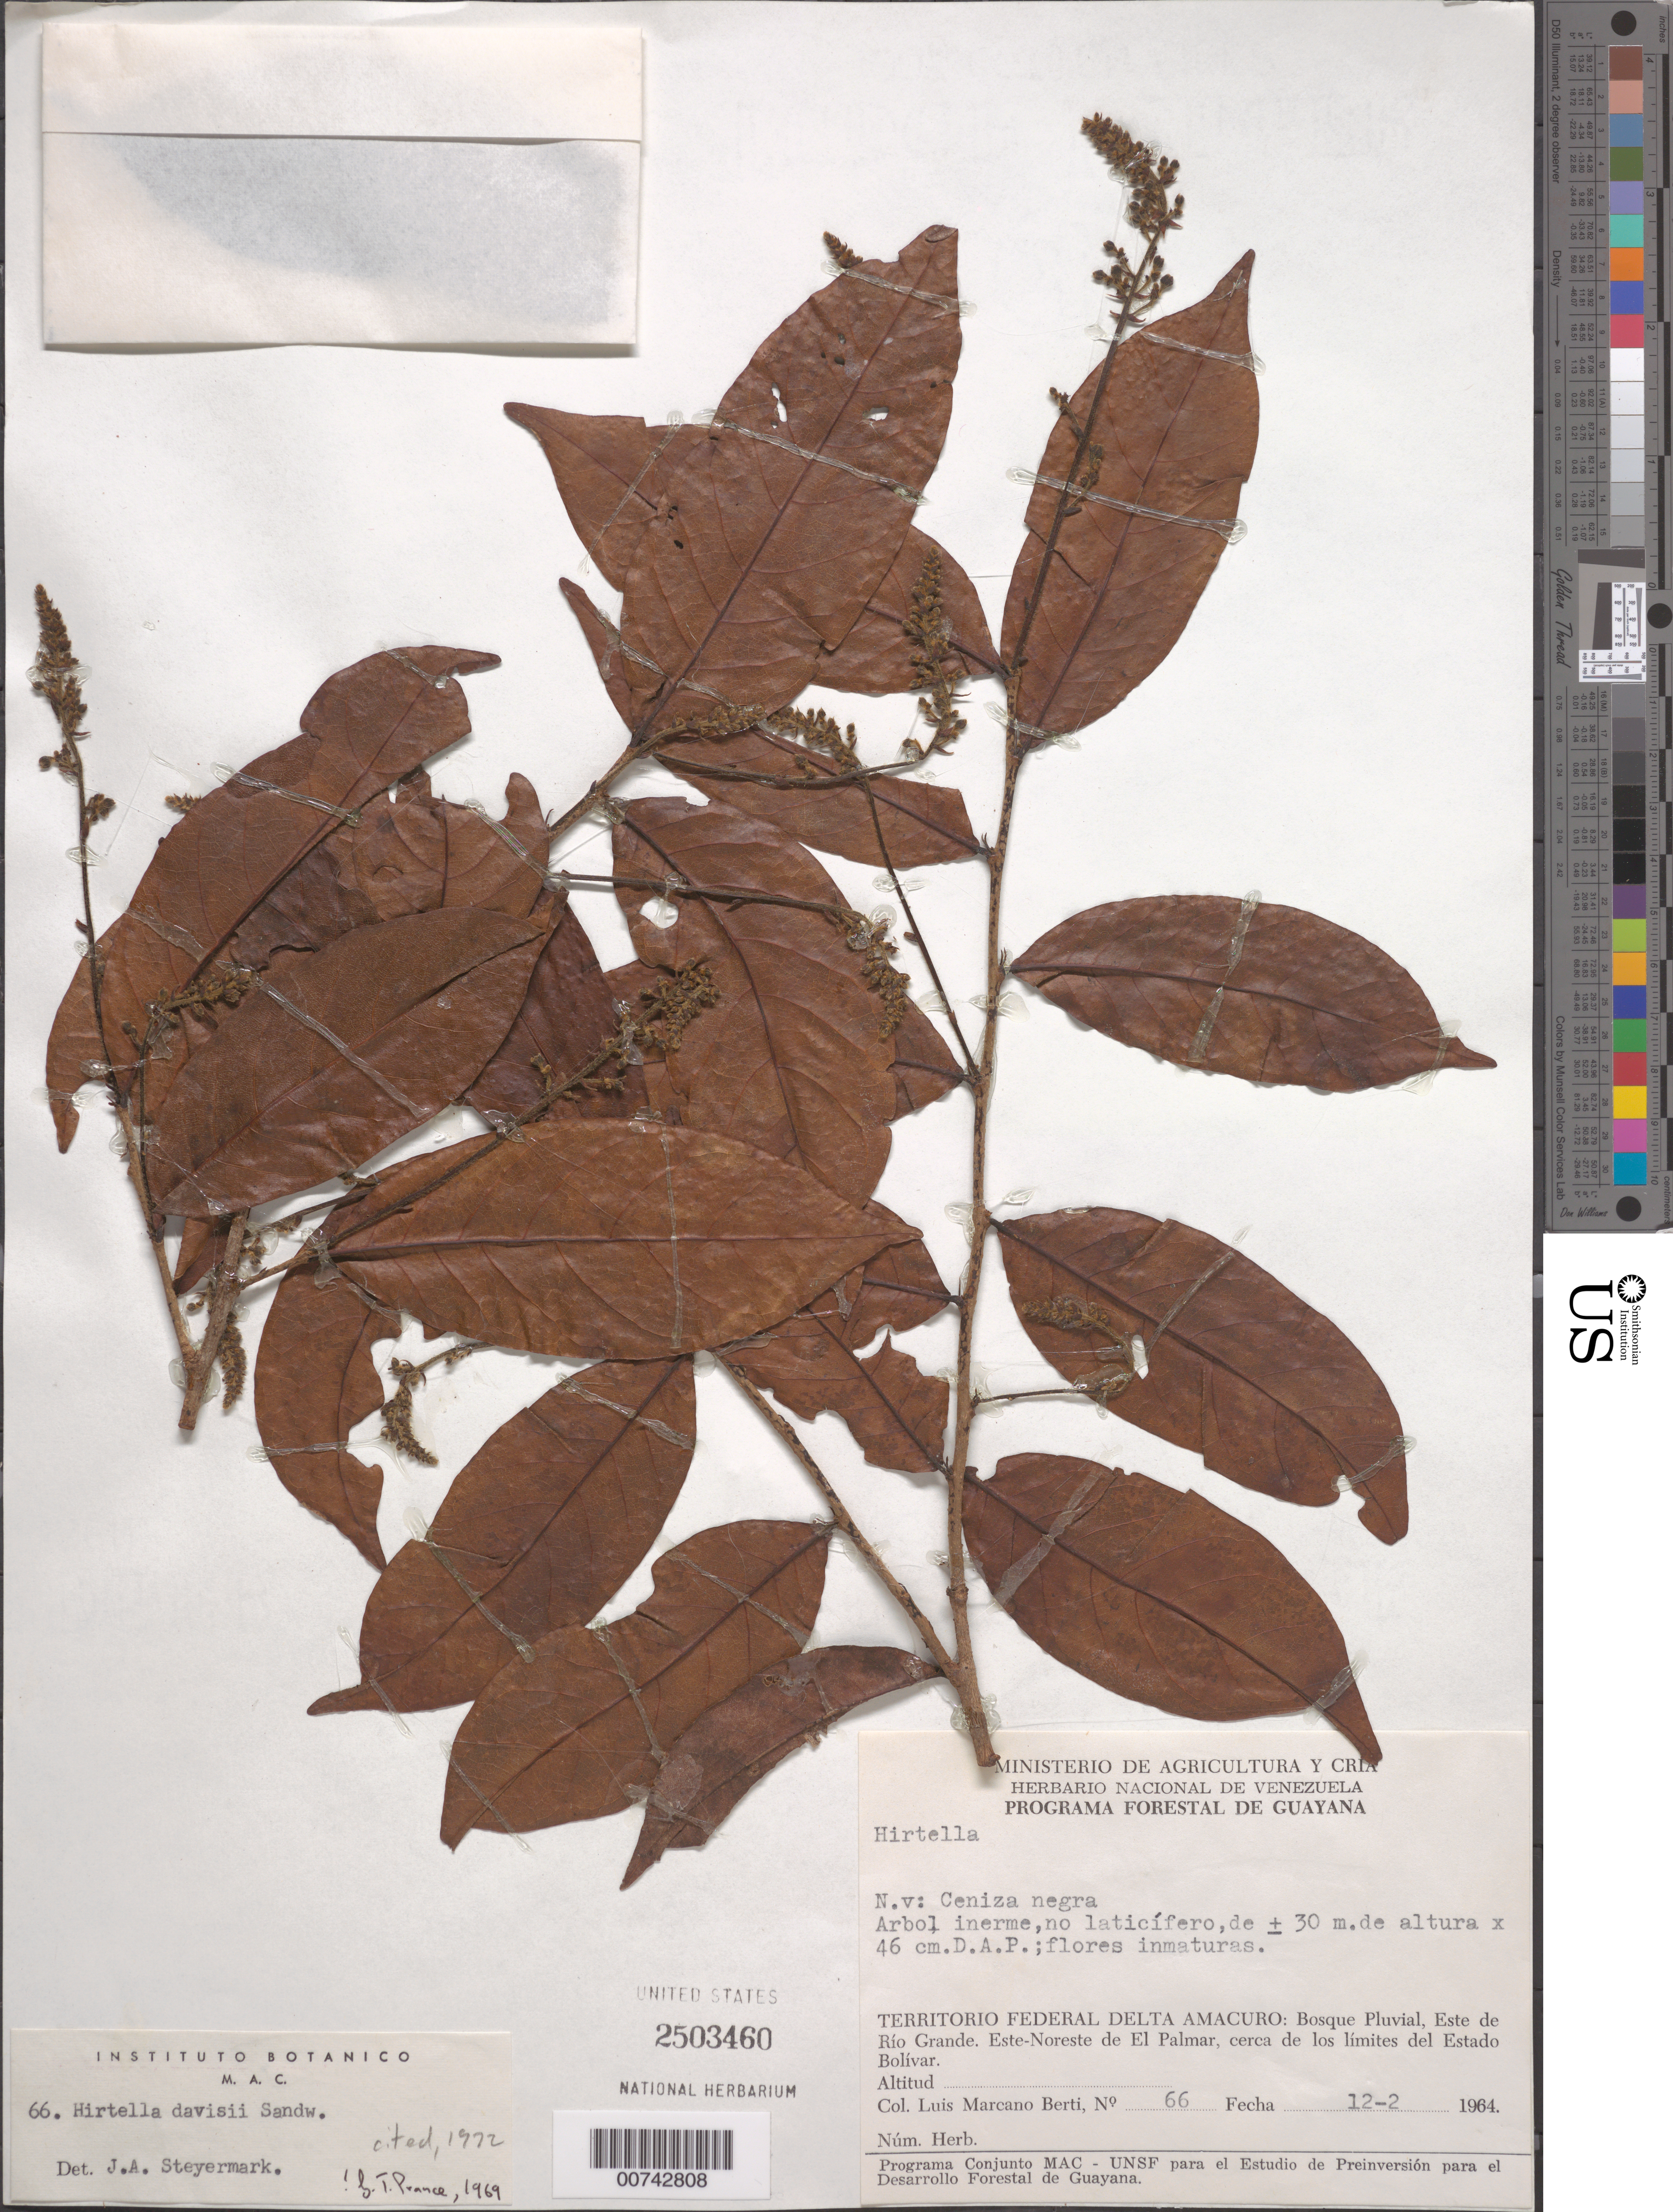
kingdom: Plantae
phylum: Tracheophyta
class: Magnoliopsida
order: Malpighiales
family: Chrysobalanaceae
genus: Hirtella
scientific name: Hirtella davisii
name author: Sandwith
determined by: Prance, G. T.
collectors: L. Marcano-Berti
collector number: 66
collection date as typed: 12-Feb-64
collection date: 1964-02-12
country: Venezuela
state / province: Delta Amacuro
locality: Este de Río Grande, ENE de El Palmar, cerca de los limites del Estado Bolívar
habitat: Bosque pluvial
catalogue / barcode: US 2503460